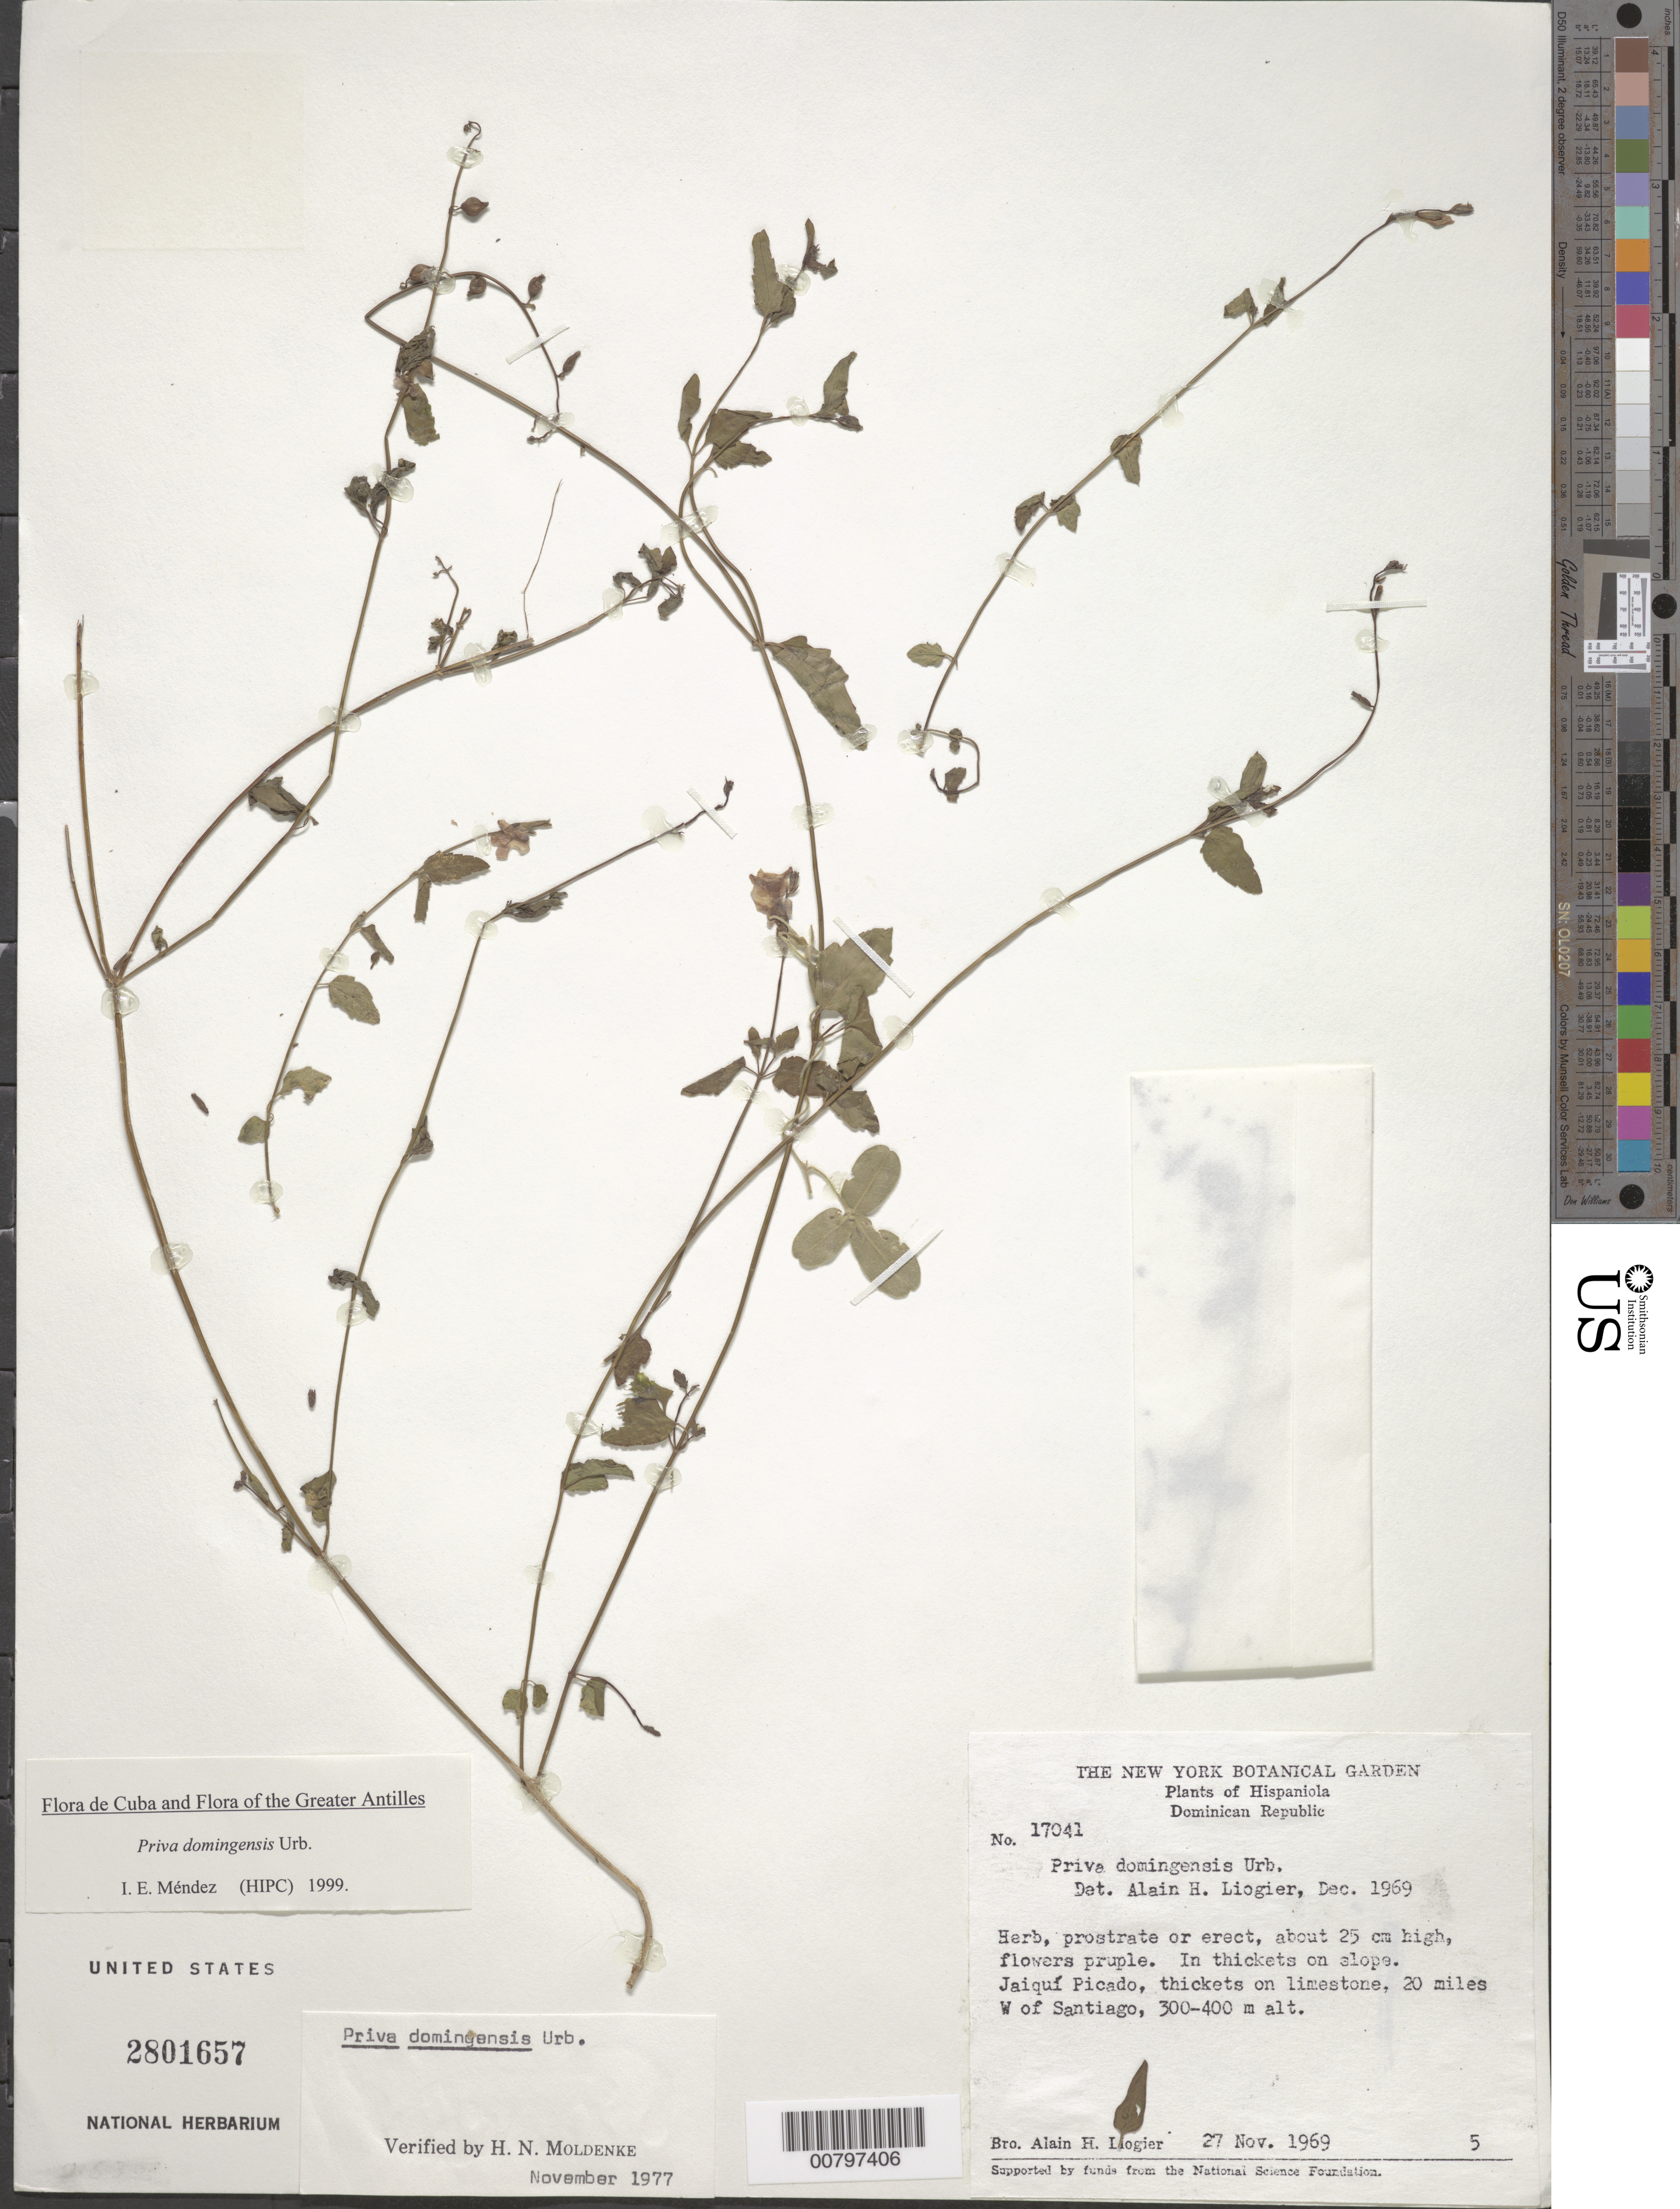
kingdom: Plantae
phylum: Tracheophyta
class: Magnoliopsida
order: Lamiales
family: Verbenaceae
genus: Priva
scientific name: Priva domingensis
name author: Urb.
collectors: A. H. Liogier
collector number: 17041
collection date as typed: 27 Nov 1969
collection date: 1969-11-27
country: Dominican Republic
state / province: Santiago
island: Hispaniola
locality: Jaiquí Picado, 20m W of Santiago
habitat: In thickets on limestone slope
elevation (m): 300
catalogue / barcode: US 2801657